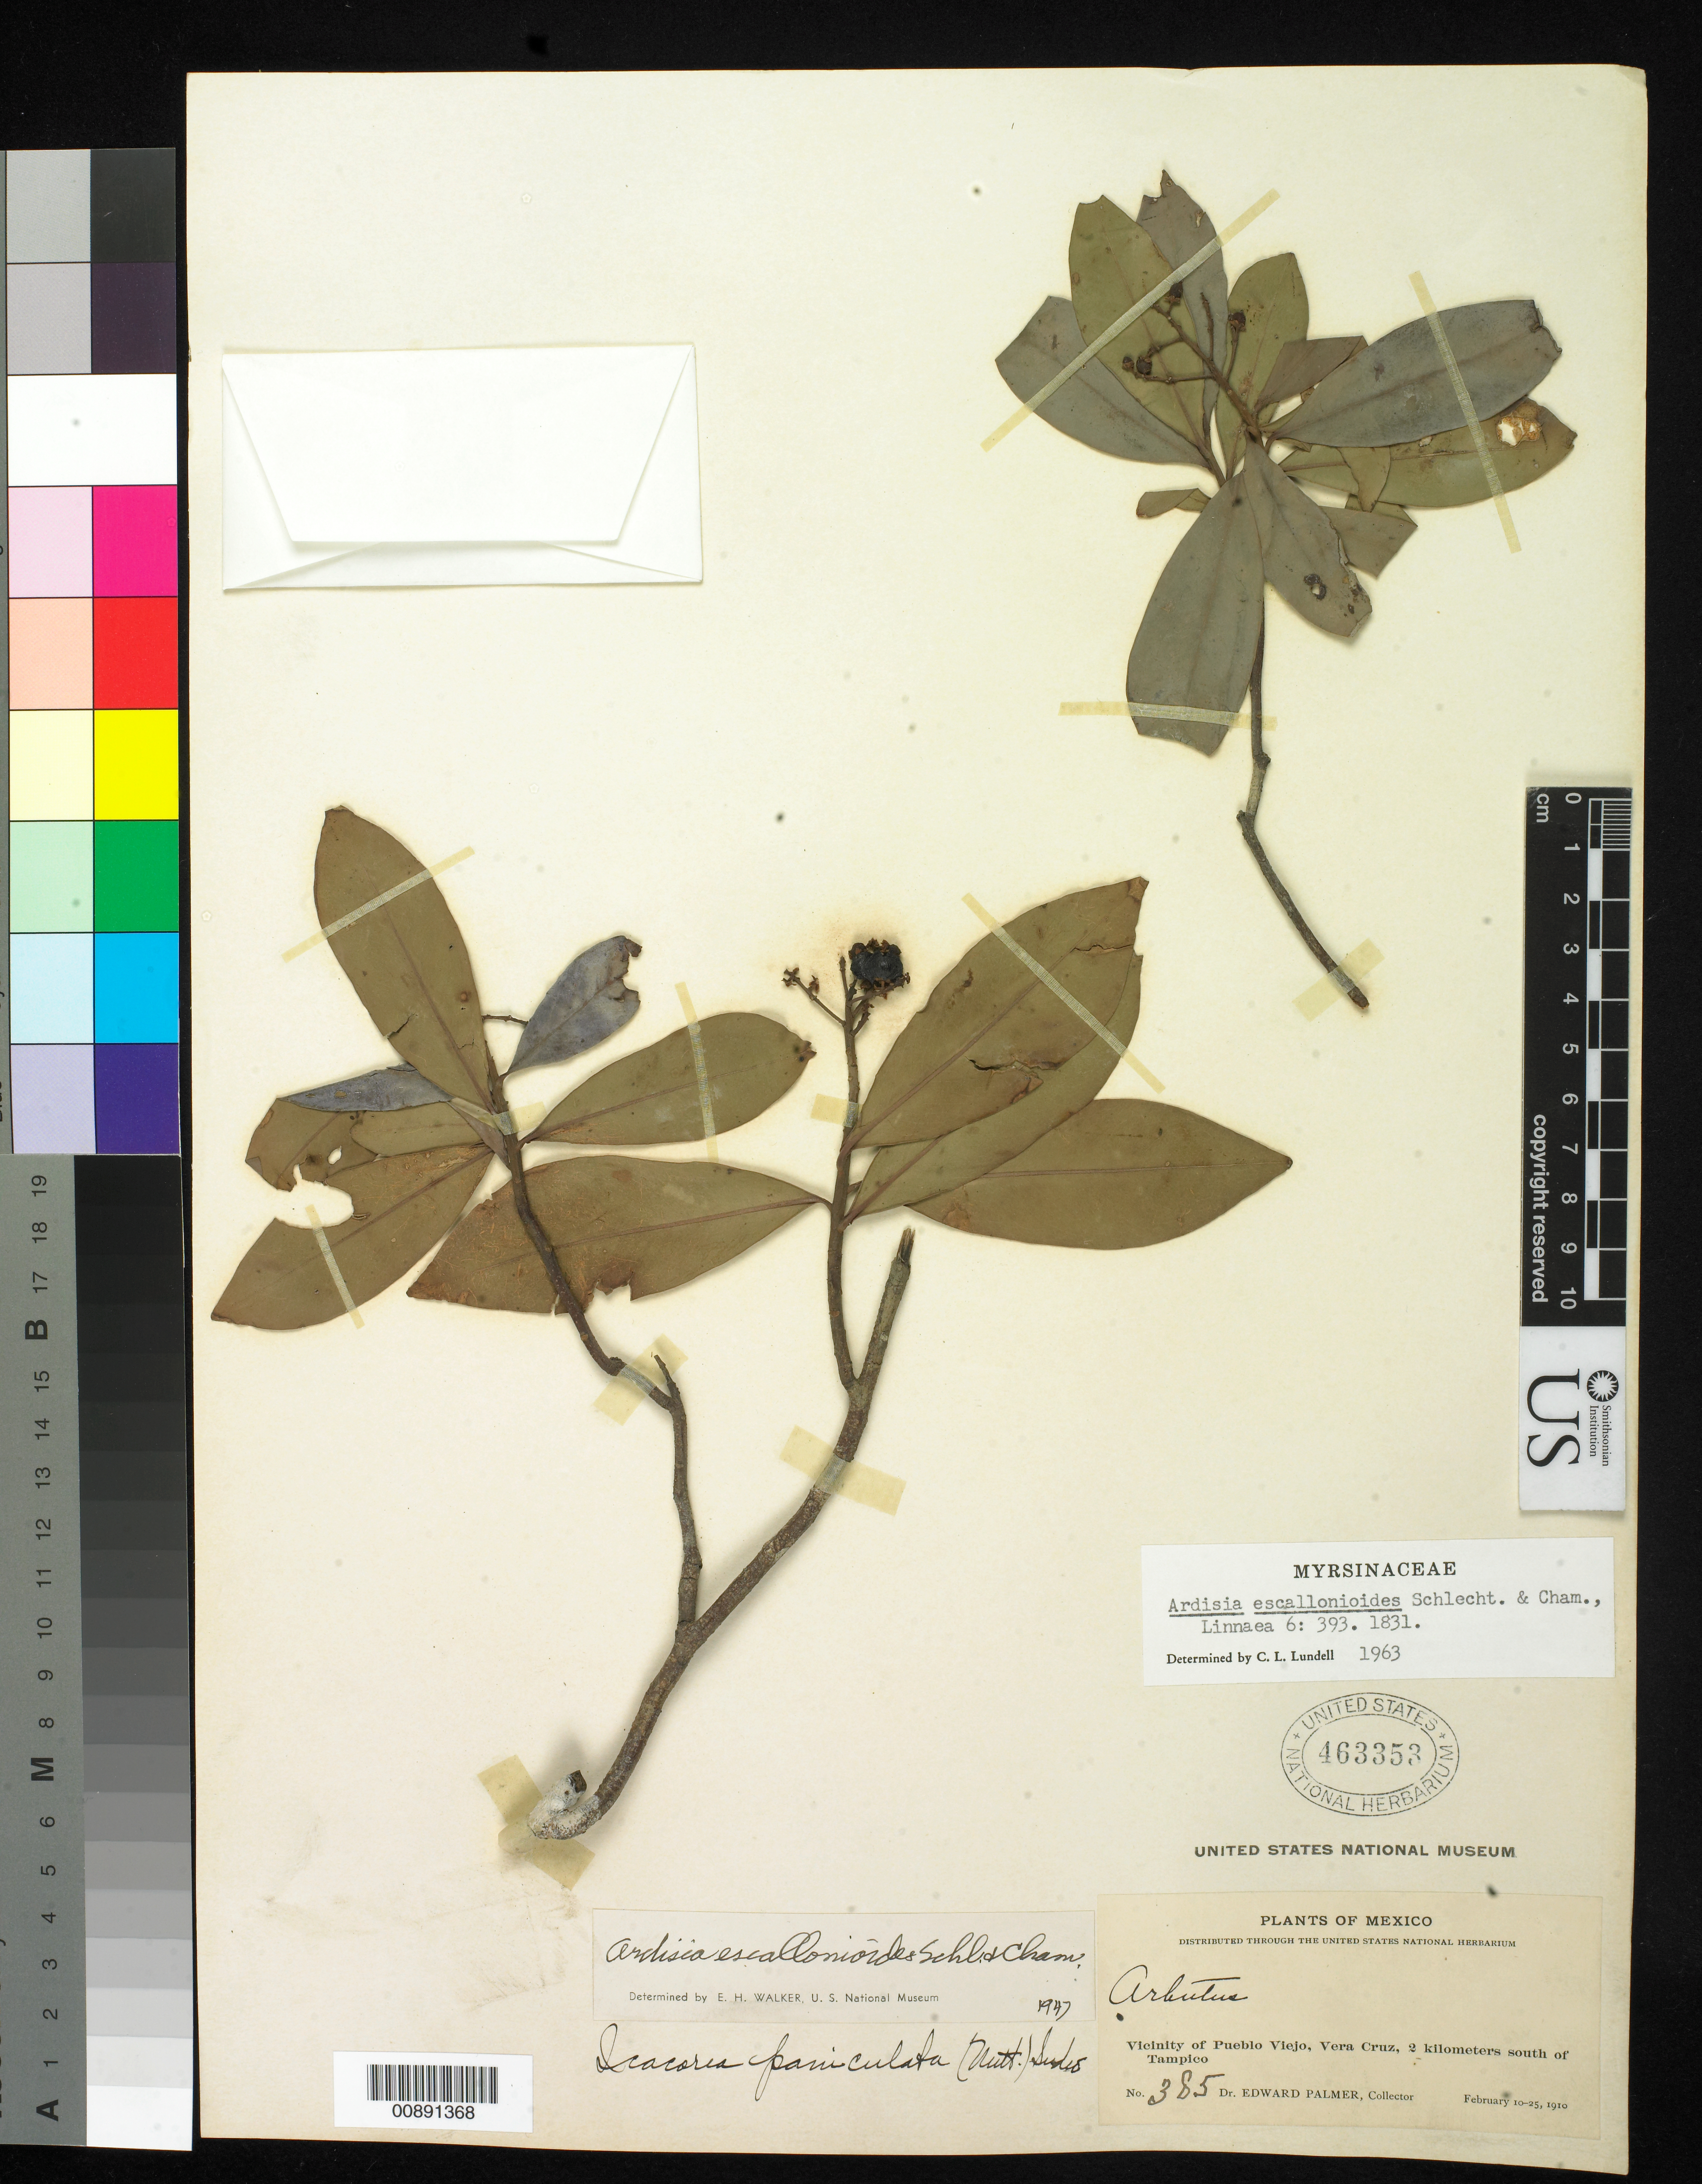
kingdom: Plantae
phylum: Tracheophyta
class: Magnoliopsida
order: Ericales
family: Primulaceae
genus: Ardisia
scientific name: Ardisia escallonioides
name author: Schltdl. & Cham.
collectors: E. Palmer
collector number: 385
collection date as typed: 10 Feb 1910 to 25 Feb 1910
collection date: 1910-02-10/1910-02-25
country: Mexico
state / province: Veracruz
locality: Vicinity of Pueblo Viejo, Veracruz, 2 kilometers south of Tampico.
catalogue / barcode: US 463353